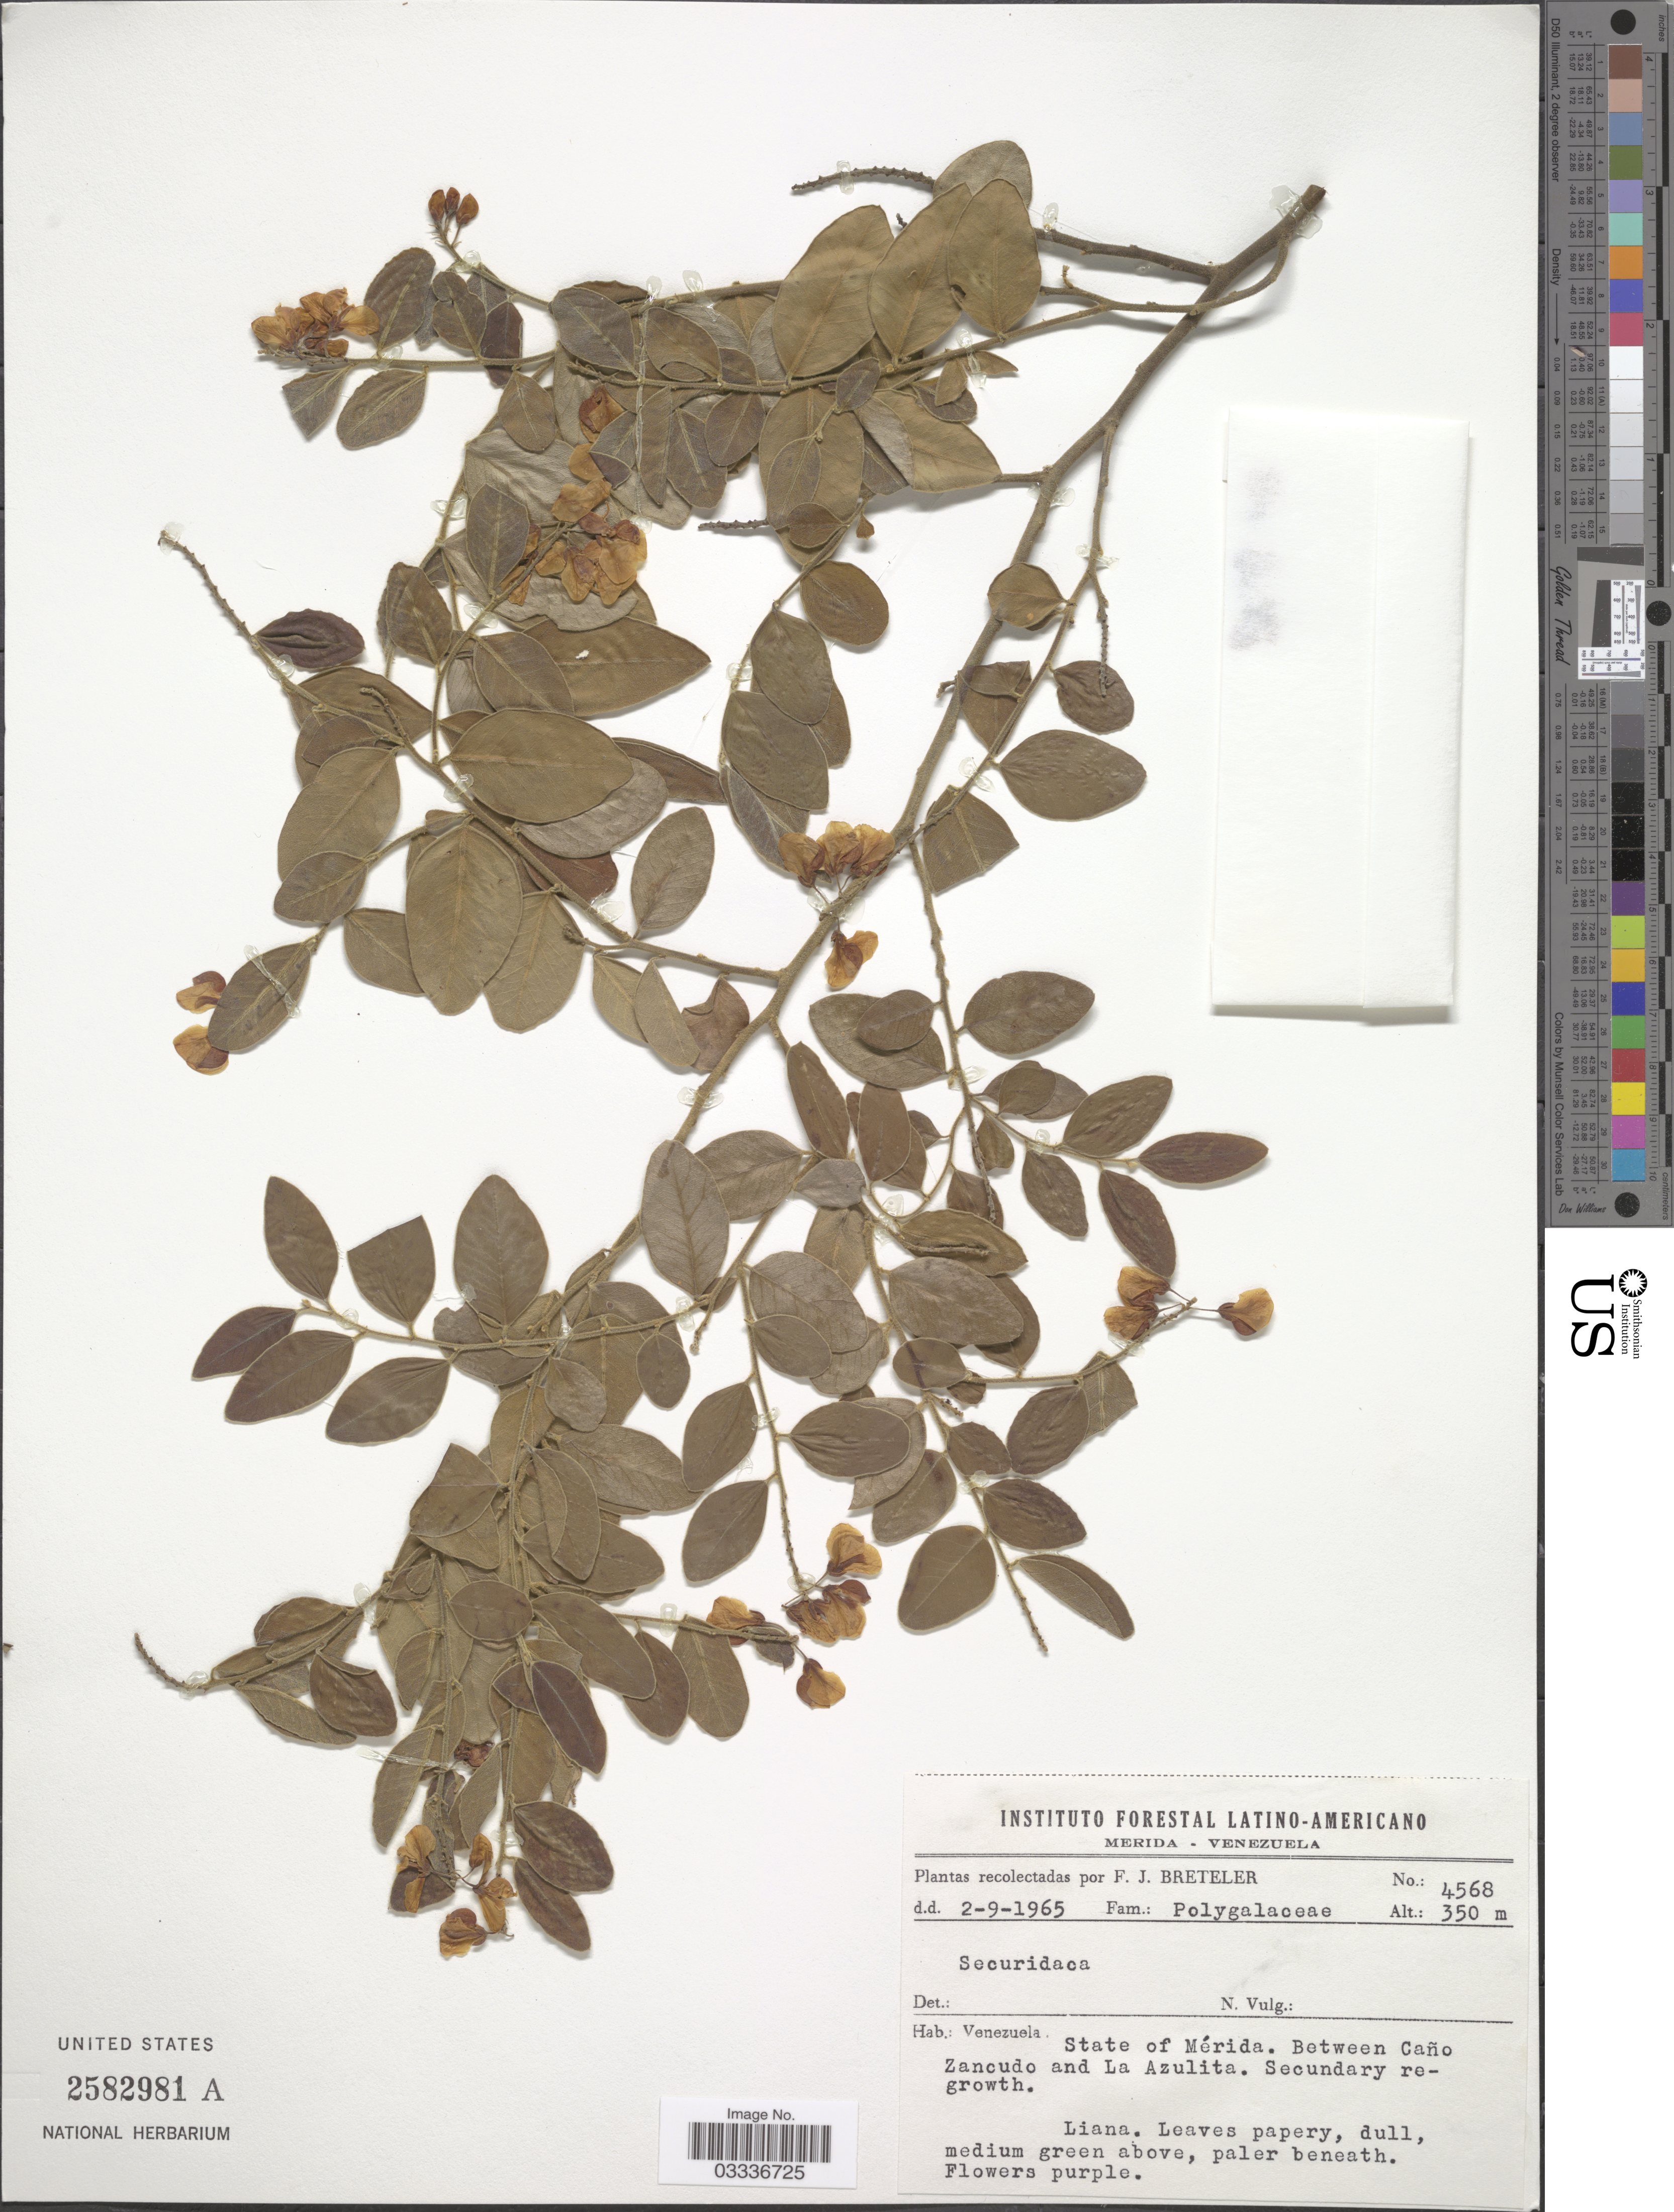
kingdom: Plantae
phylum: Tracheophyta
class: Magnoliopsida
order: Fabales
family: Polygalaceae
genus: Securidaca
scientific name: Securidaca sp.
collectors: F. J. Breteler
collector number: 4568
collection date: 1965-09-02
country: Venezuela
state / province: Mérida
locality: Between Caño Zancudo and La Azulita.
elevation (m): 350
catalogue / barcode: US 2582981A